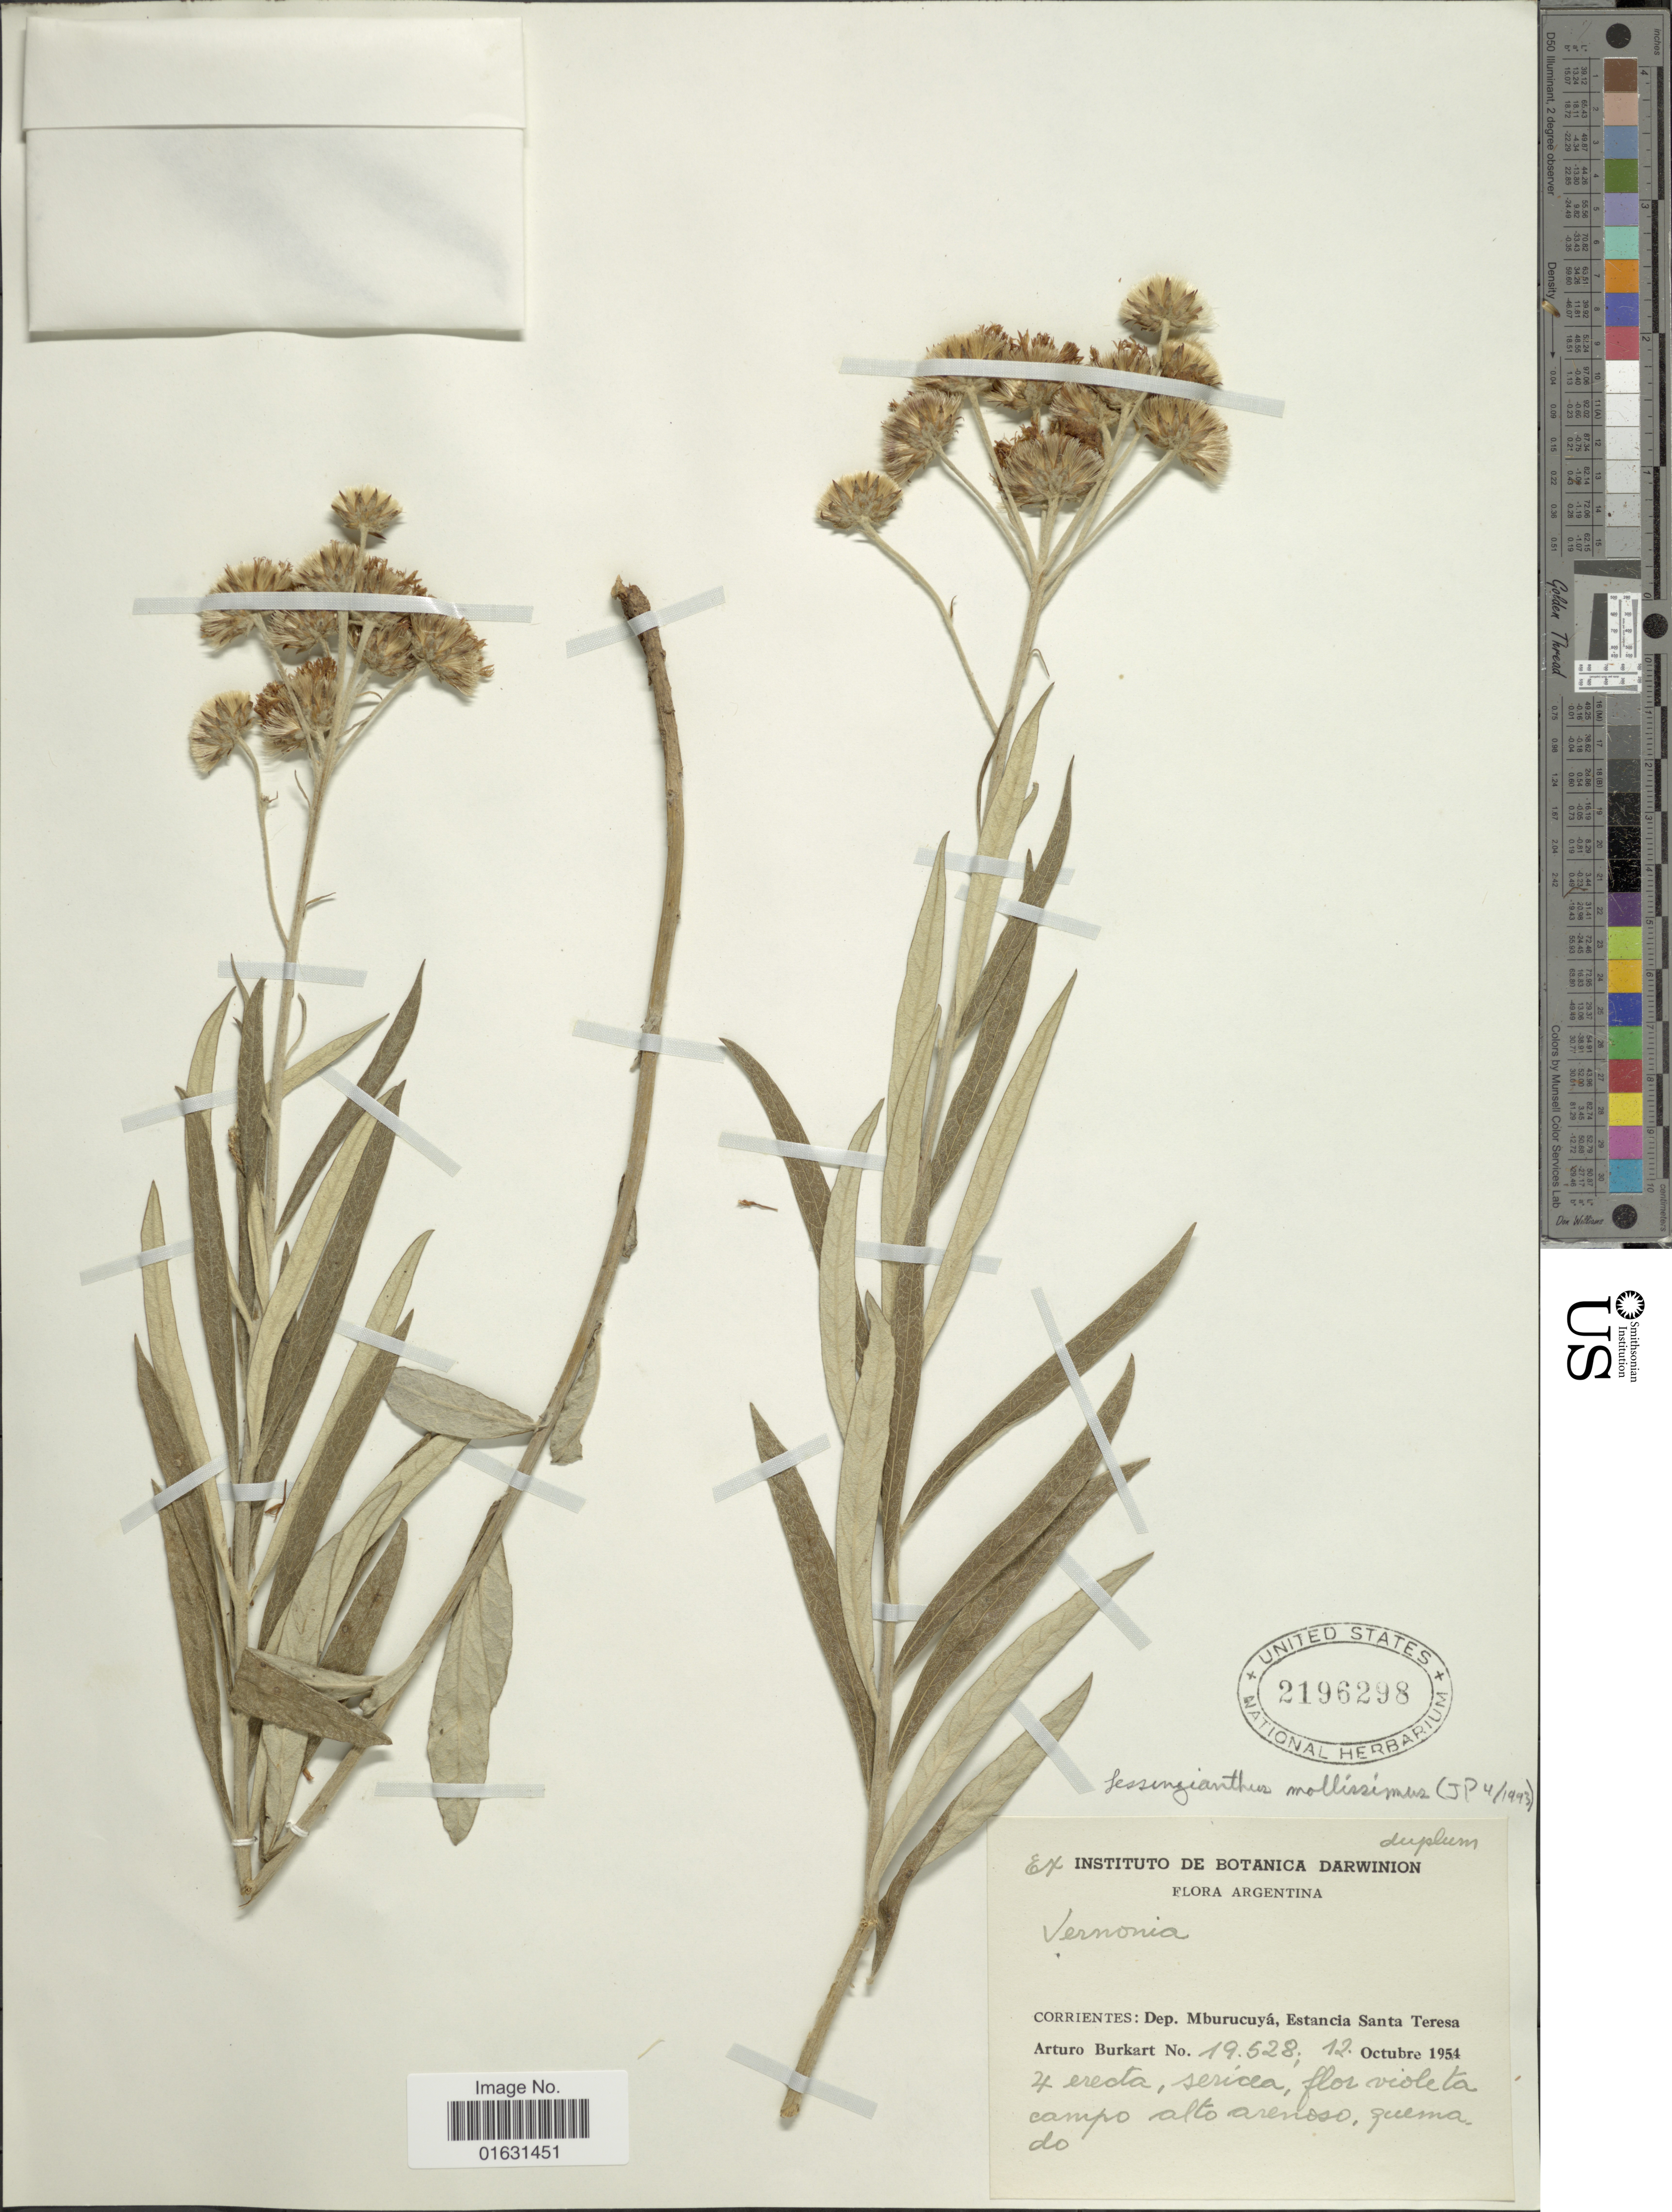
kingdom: Plantae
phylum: Tracheophyta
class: Magnoliopsida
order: Asterales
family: Asteraceae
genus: Lessingianthus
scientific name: Lessingianthus mollissimus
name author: (D. Don ex Hook. & Arn.) H. Rob.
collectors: A. E. Burkart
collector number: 19528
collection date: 1954-10-12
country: Argentina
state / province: Corrientes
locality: Dept. Mburucuya, Estancia Santa Teresa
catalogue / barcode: US 2196298